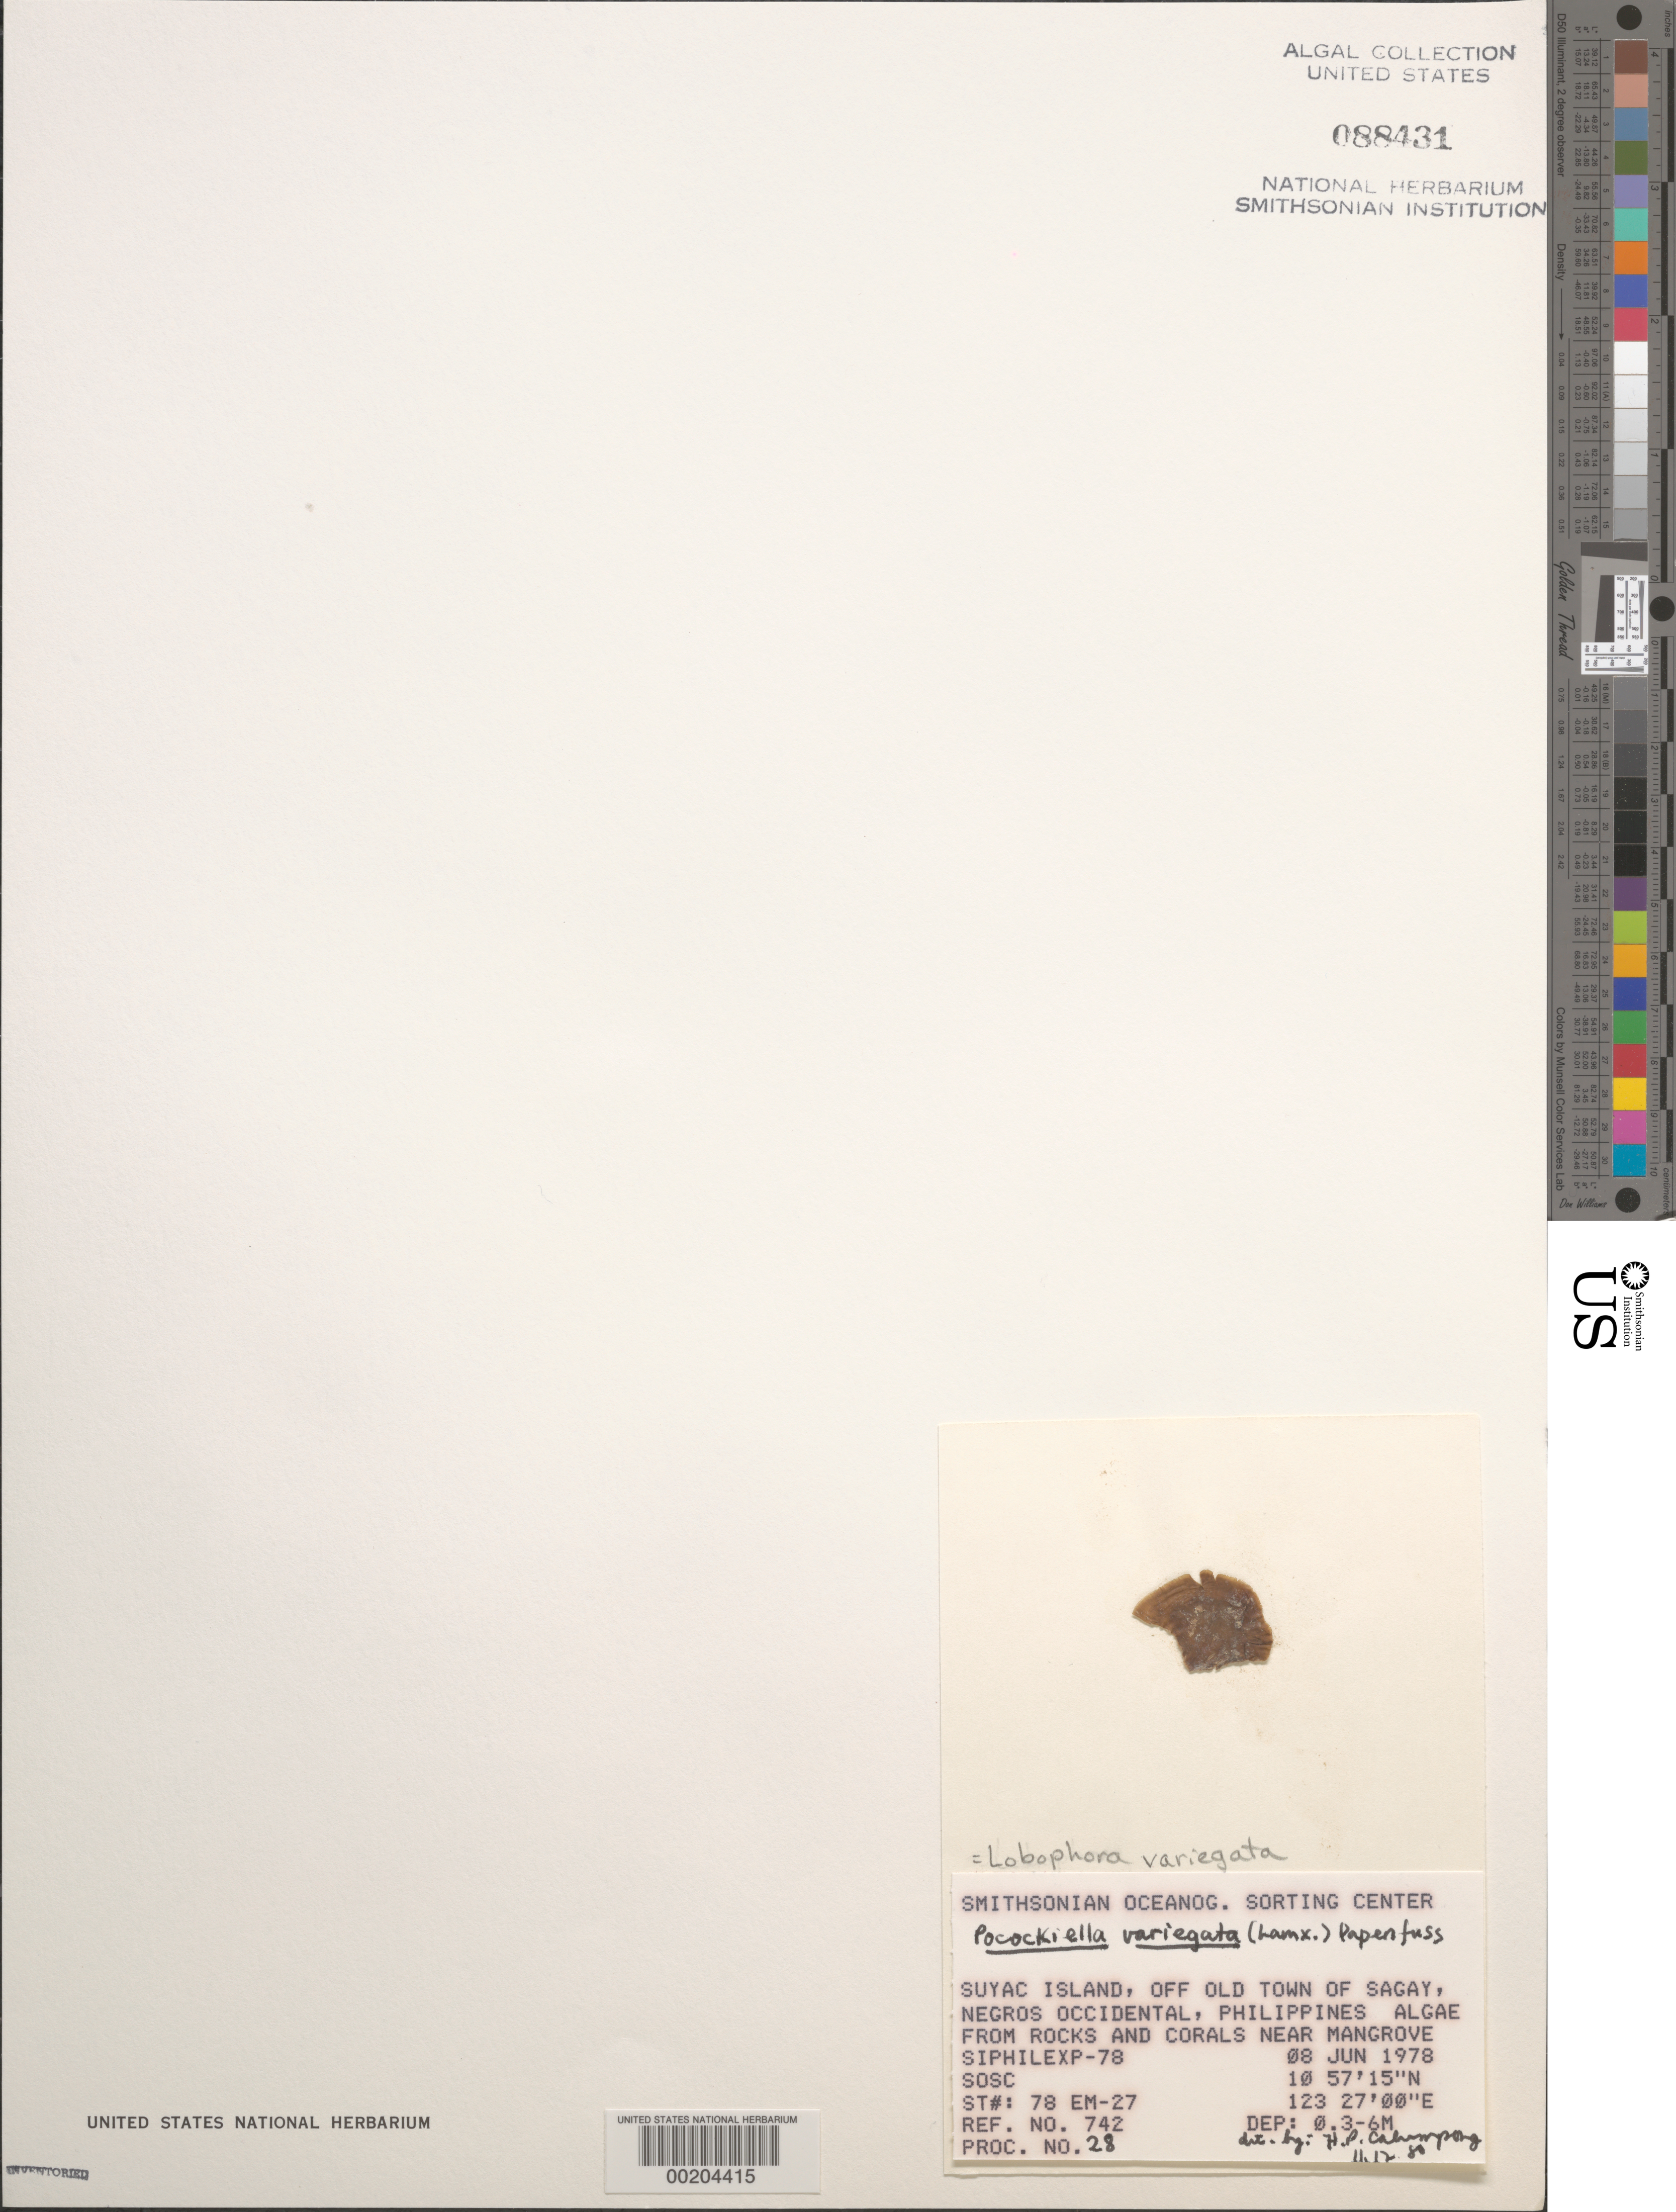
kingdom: Chromista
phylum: Ochrophyta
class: Phaeophyceae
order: Dictyotales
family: Dictyotaceae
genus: Lobophora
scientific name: Lobophora variegata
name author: (J.V.Lamouroux) Womersley & E.C. Oliveira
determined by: Calumpong, H. P.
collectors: SOSC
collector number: Station 78 Em-27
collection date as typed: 08 Jun 1978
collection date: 1978-06-08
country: Philippines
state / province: Western Visayas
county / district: Negros Occidental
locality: Suyac island, off sagay, negros occidental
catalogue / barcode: US 88431